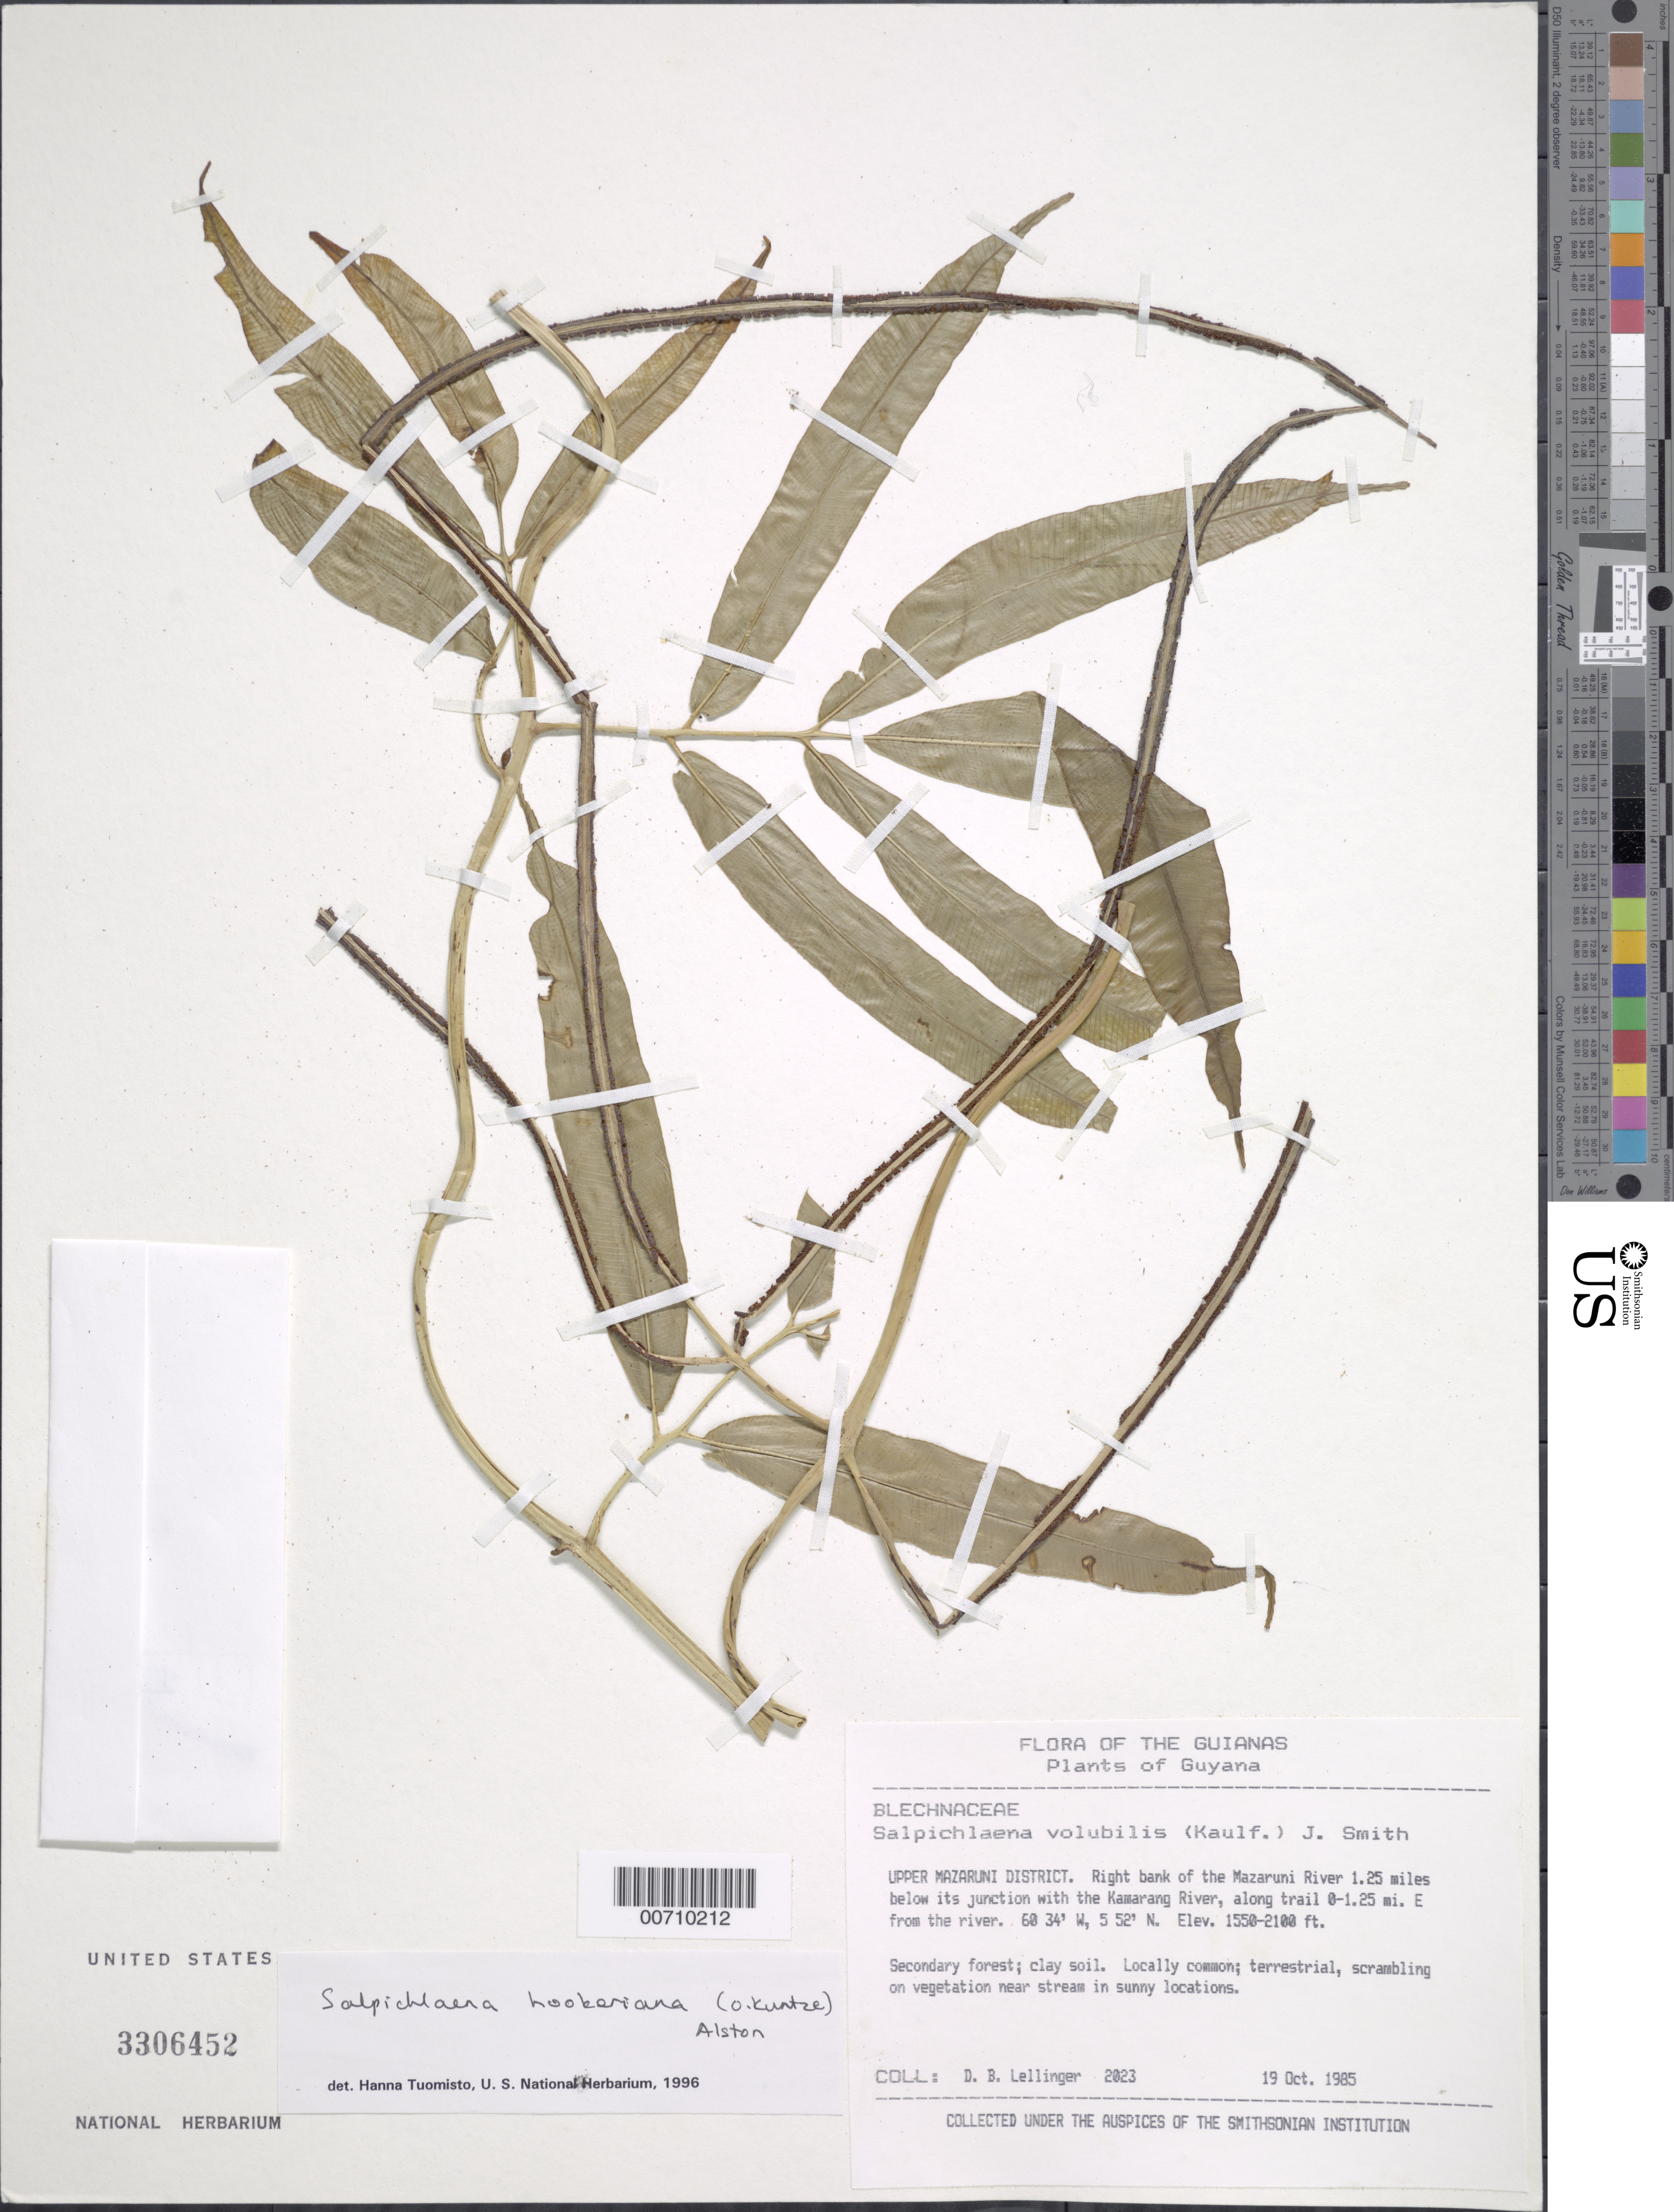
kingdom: Plantae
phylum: Tracheophyta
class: Polypodiopsida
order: Polypodiales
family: Blechnaceae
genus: Salpichlaena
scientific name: Salpichlaena hookeriana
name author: (Kuntze) Alston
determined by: Tuomisto, Hanna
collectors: D. B. Lellinger & H. Robinson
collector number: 2023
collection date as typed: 19 October 1985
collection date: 1985-10-19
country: Guyana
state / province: Cuyuni-Mazaruni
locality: Along trail 0-2 km E from right bank Mazaruni R., 2 km below junction with Kamarang R.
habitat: Secondary forest, clay soil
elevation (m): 465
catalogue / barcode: US 3306452